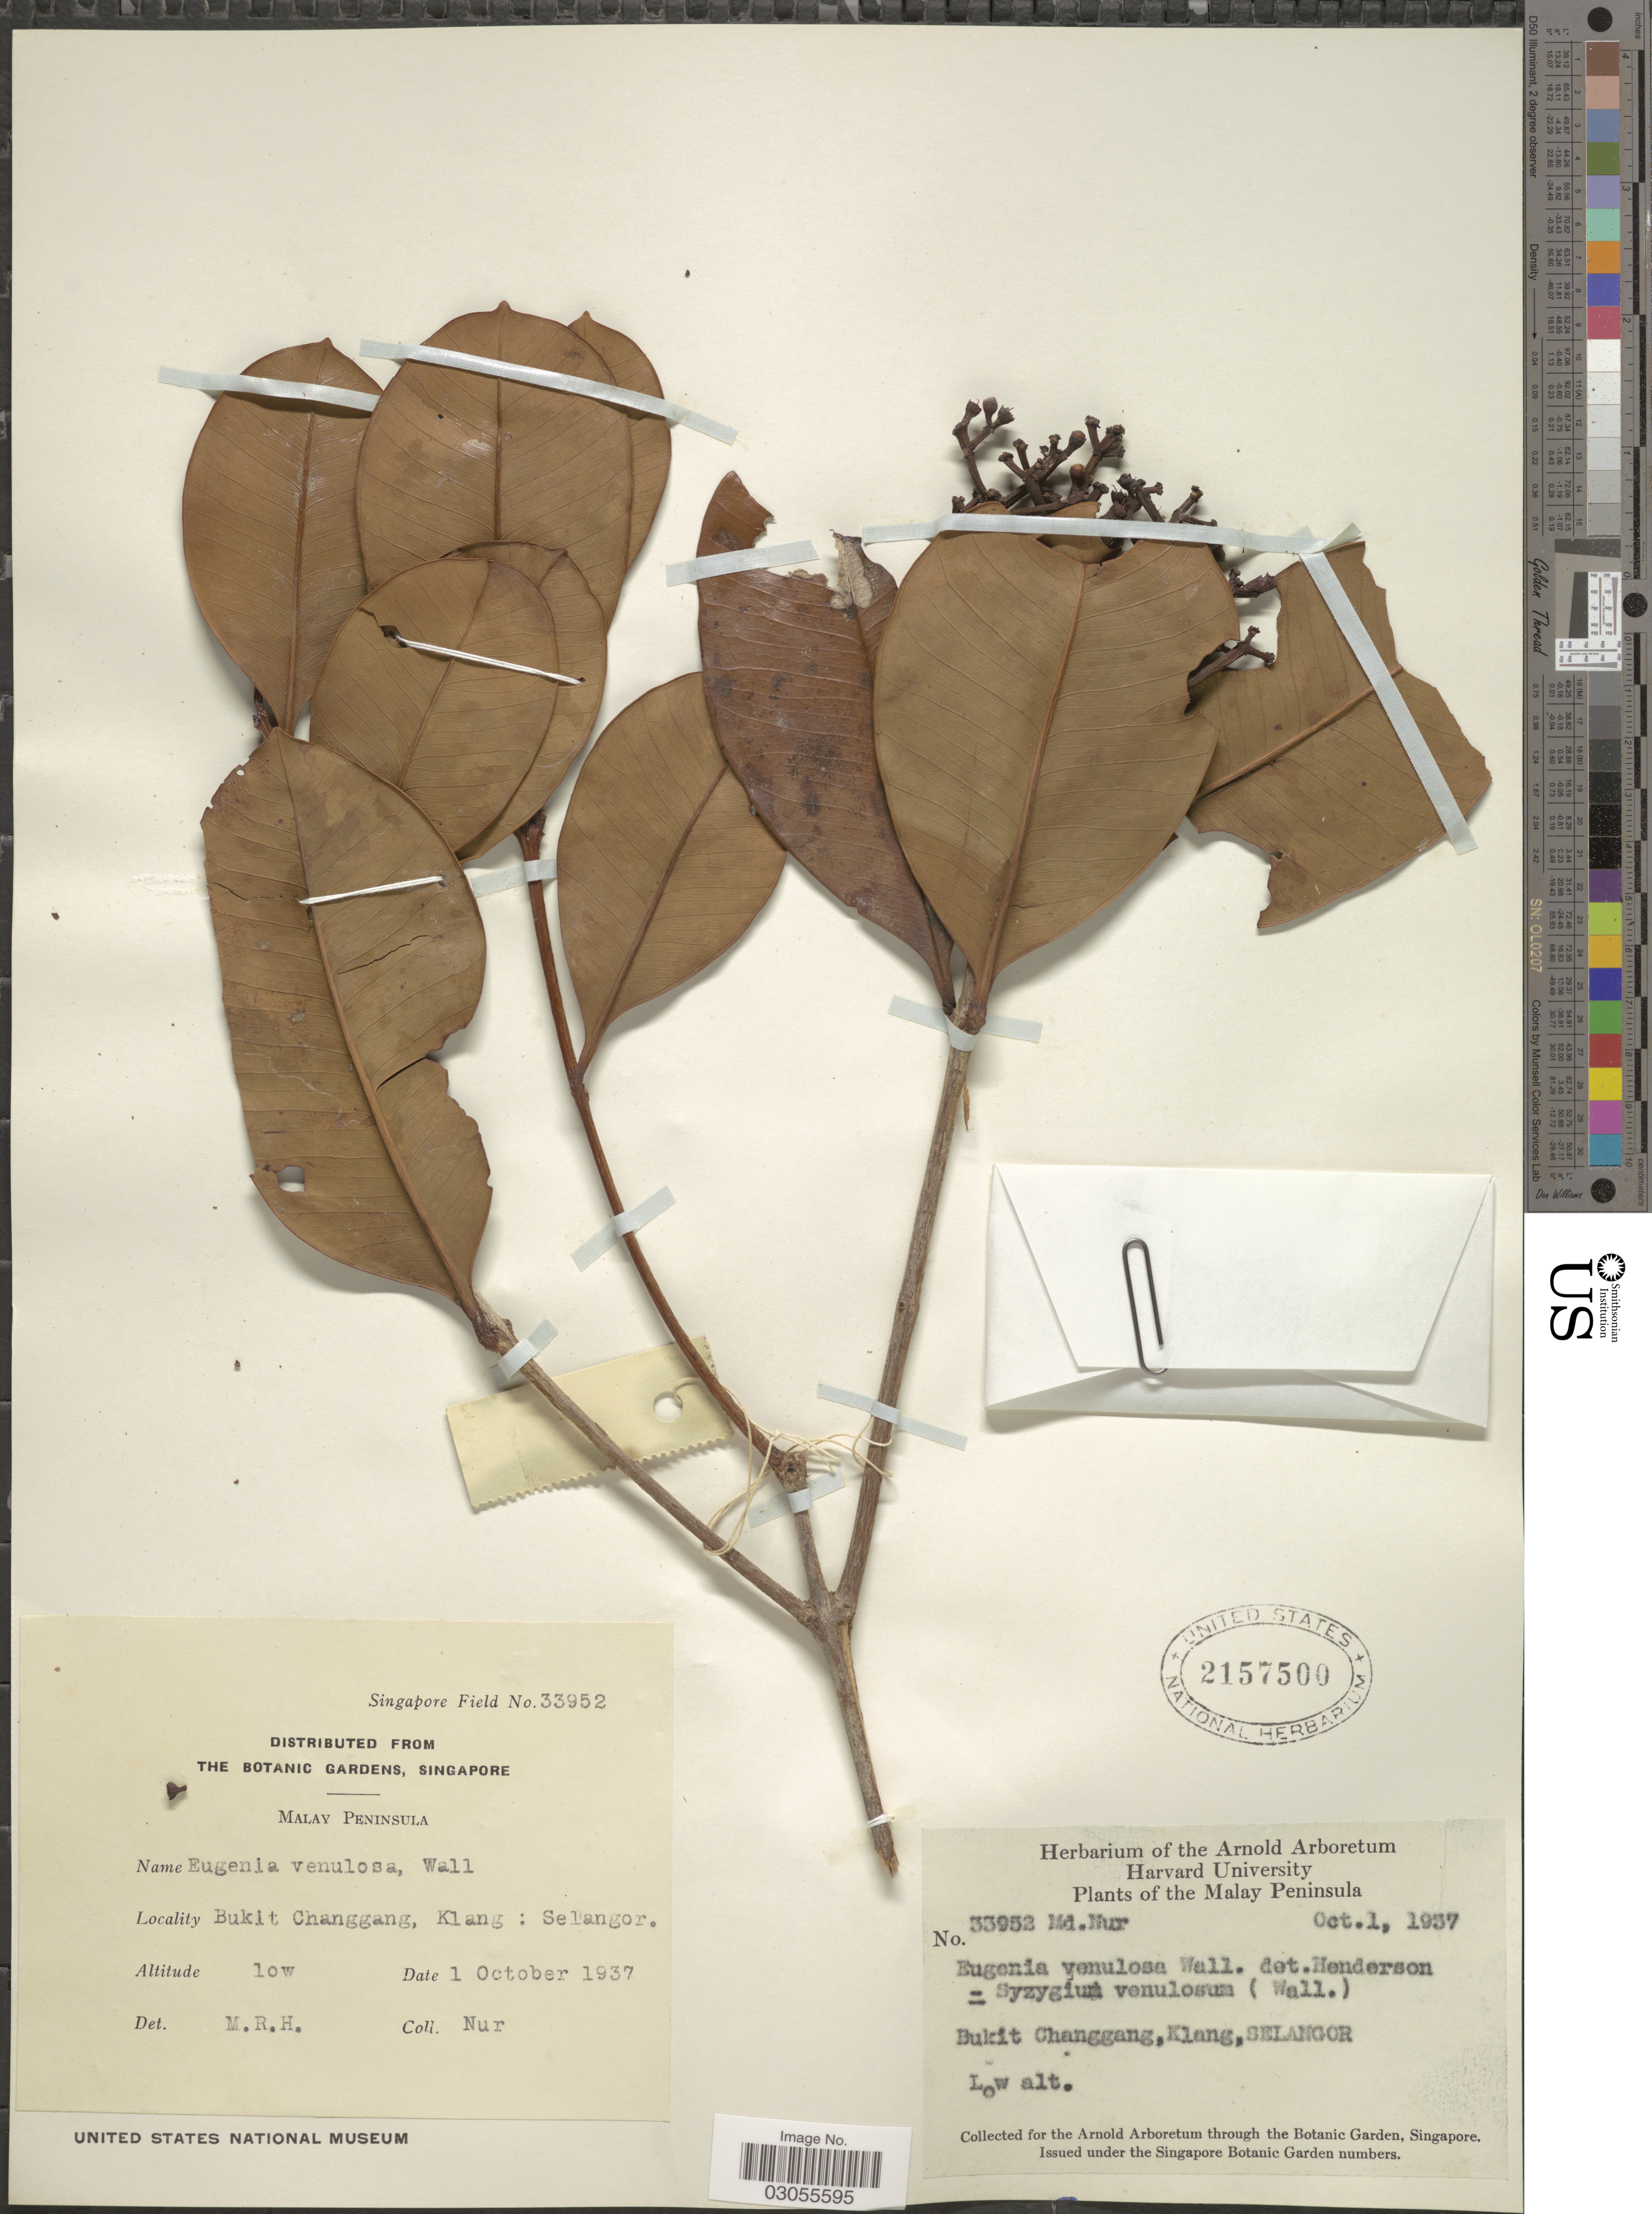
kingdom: Plantae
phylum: Tracheophyta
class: Magnoliopsida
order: Myrtales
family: Myrtaceae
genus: Syzygium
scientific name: Syzygium muelleri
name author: (Miq.) Miq.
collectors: M. Nur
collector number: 33952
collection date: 1937-10-01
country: Malaysia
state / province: Selangor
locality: Malay Peninsula. Bukit Changgang, Klang.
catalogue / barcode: US 2157500